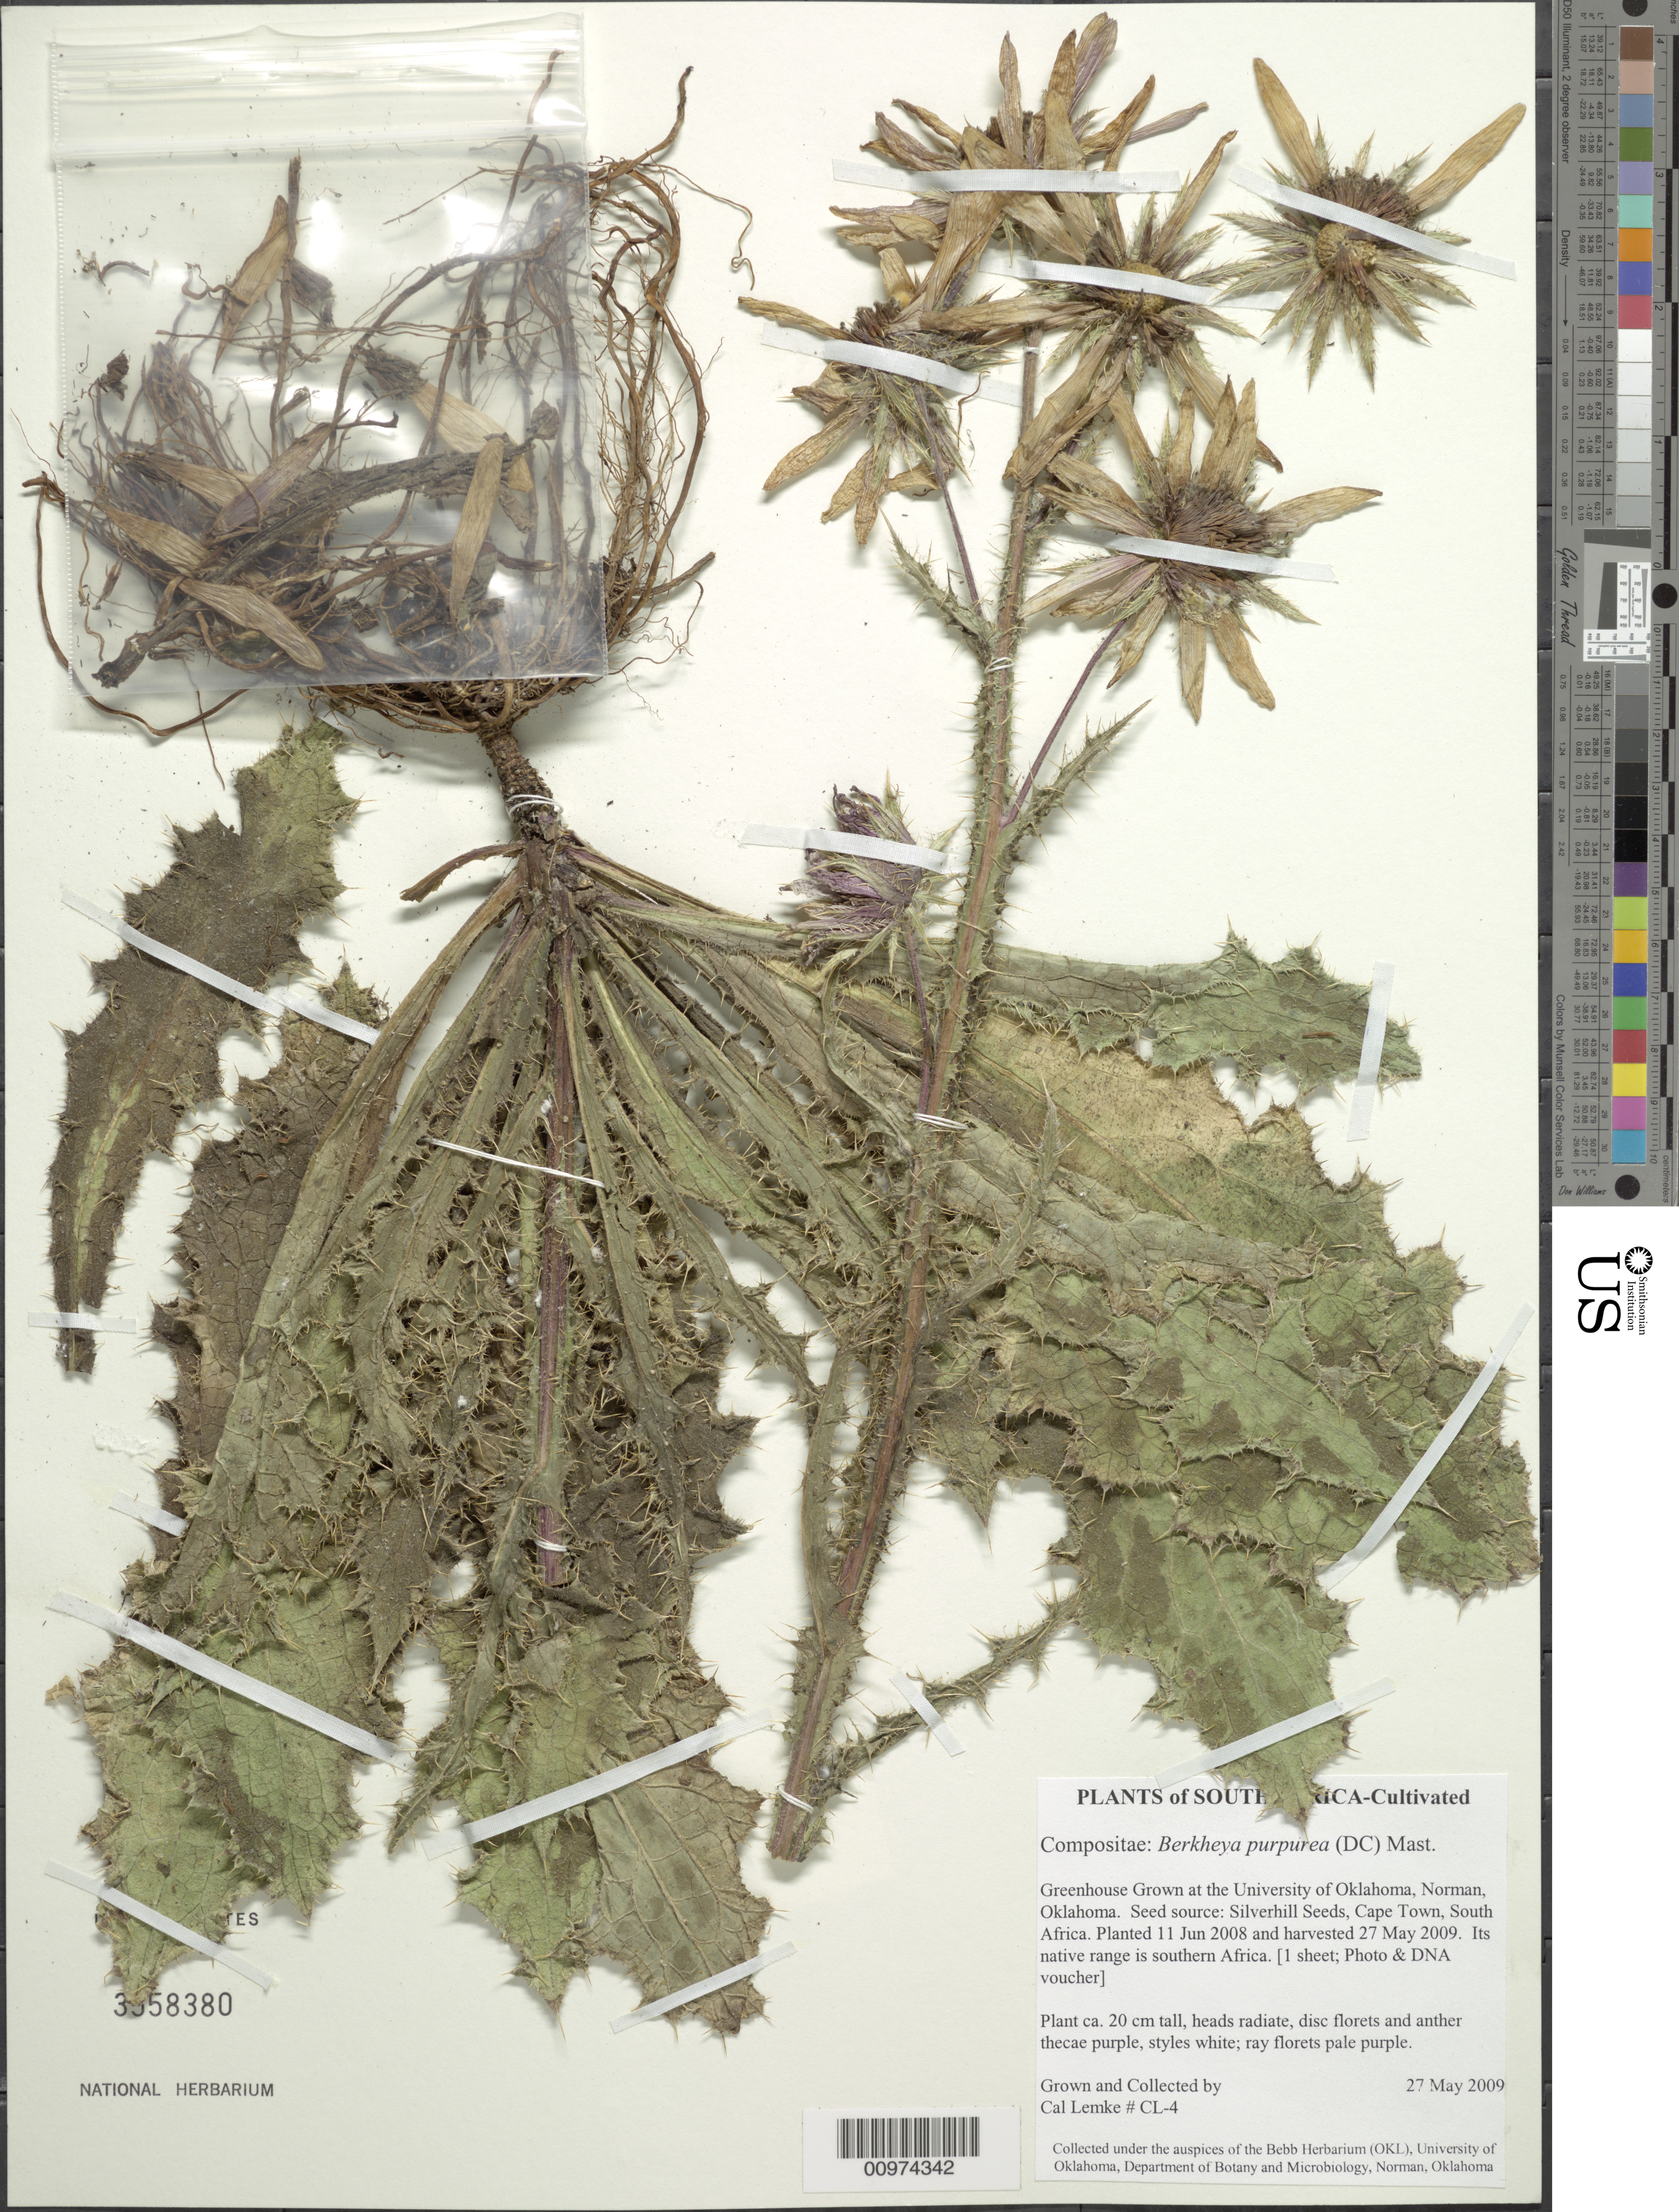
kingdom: Plantae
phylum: Tracheophyta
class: Magnoliopsida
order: Asterales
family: Asteraceae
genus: Berkheya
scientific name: Berkheya purpurea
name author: (DC.) Mast.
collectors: C. Lemke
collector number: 4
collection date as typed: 27 May 2009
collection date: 2009-05-27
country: South Africa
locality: Greenhouse Grown at University of Oklahoma, Norman, OK. Seed source: Silverhill Seeds, Cape Town, South Africa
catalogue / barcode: US 3558380